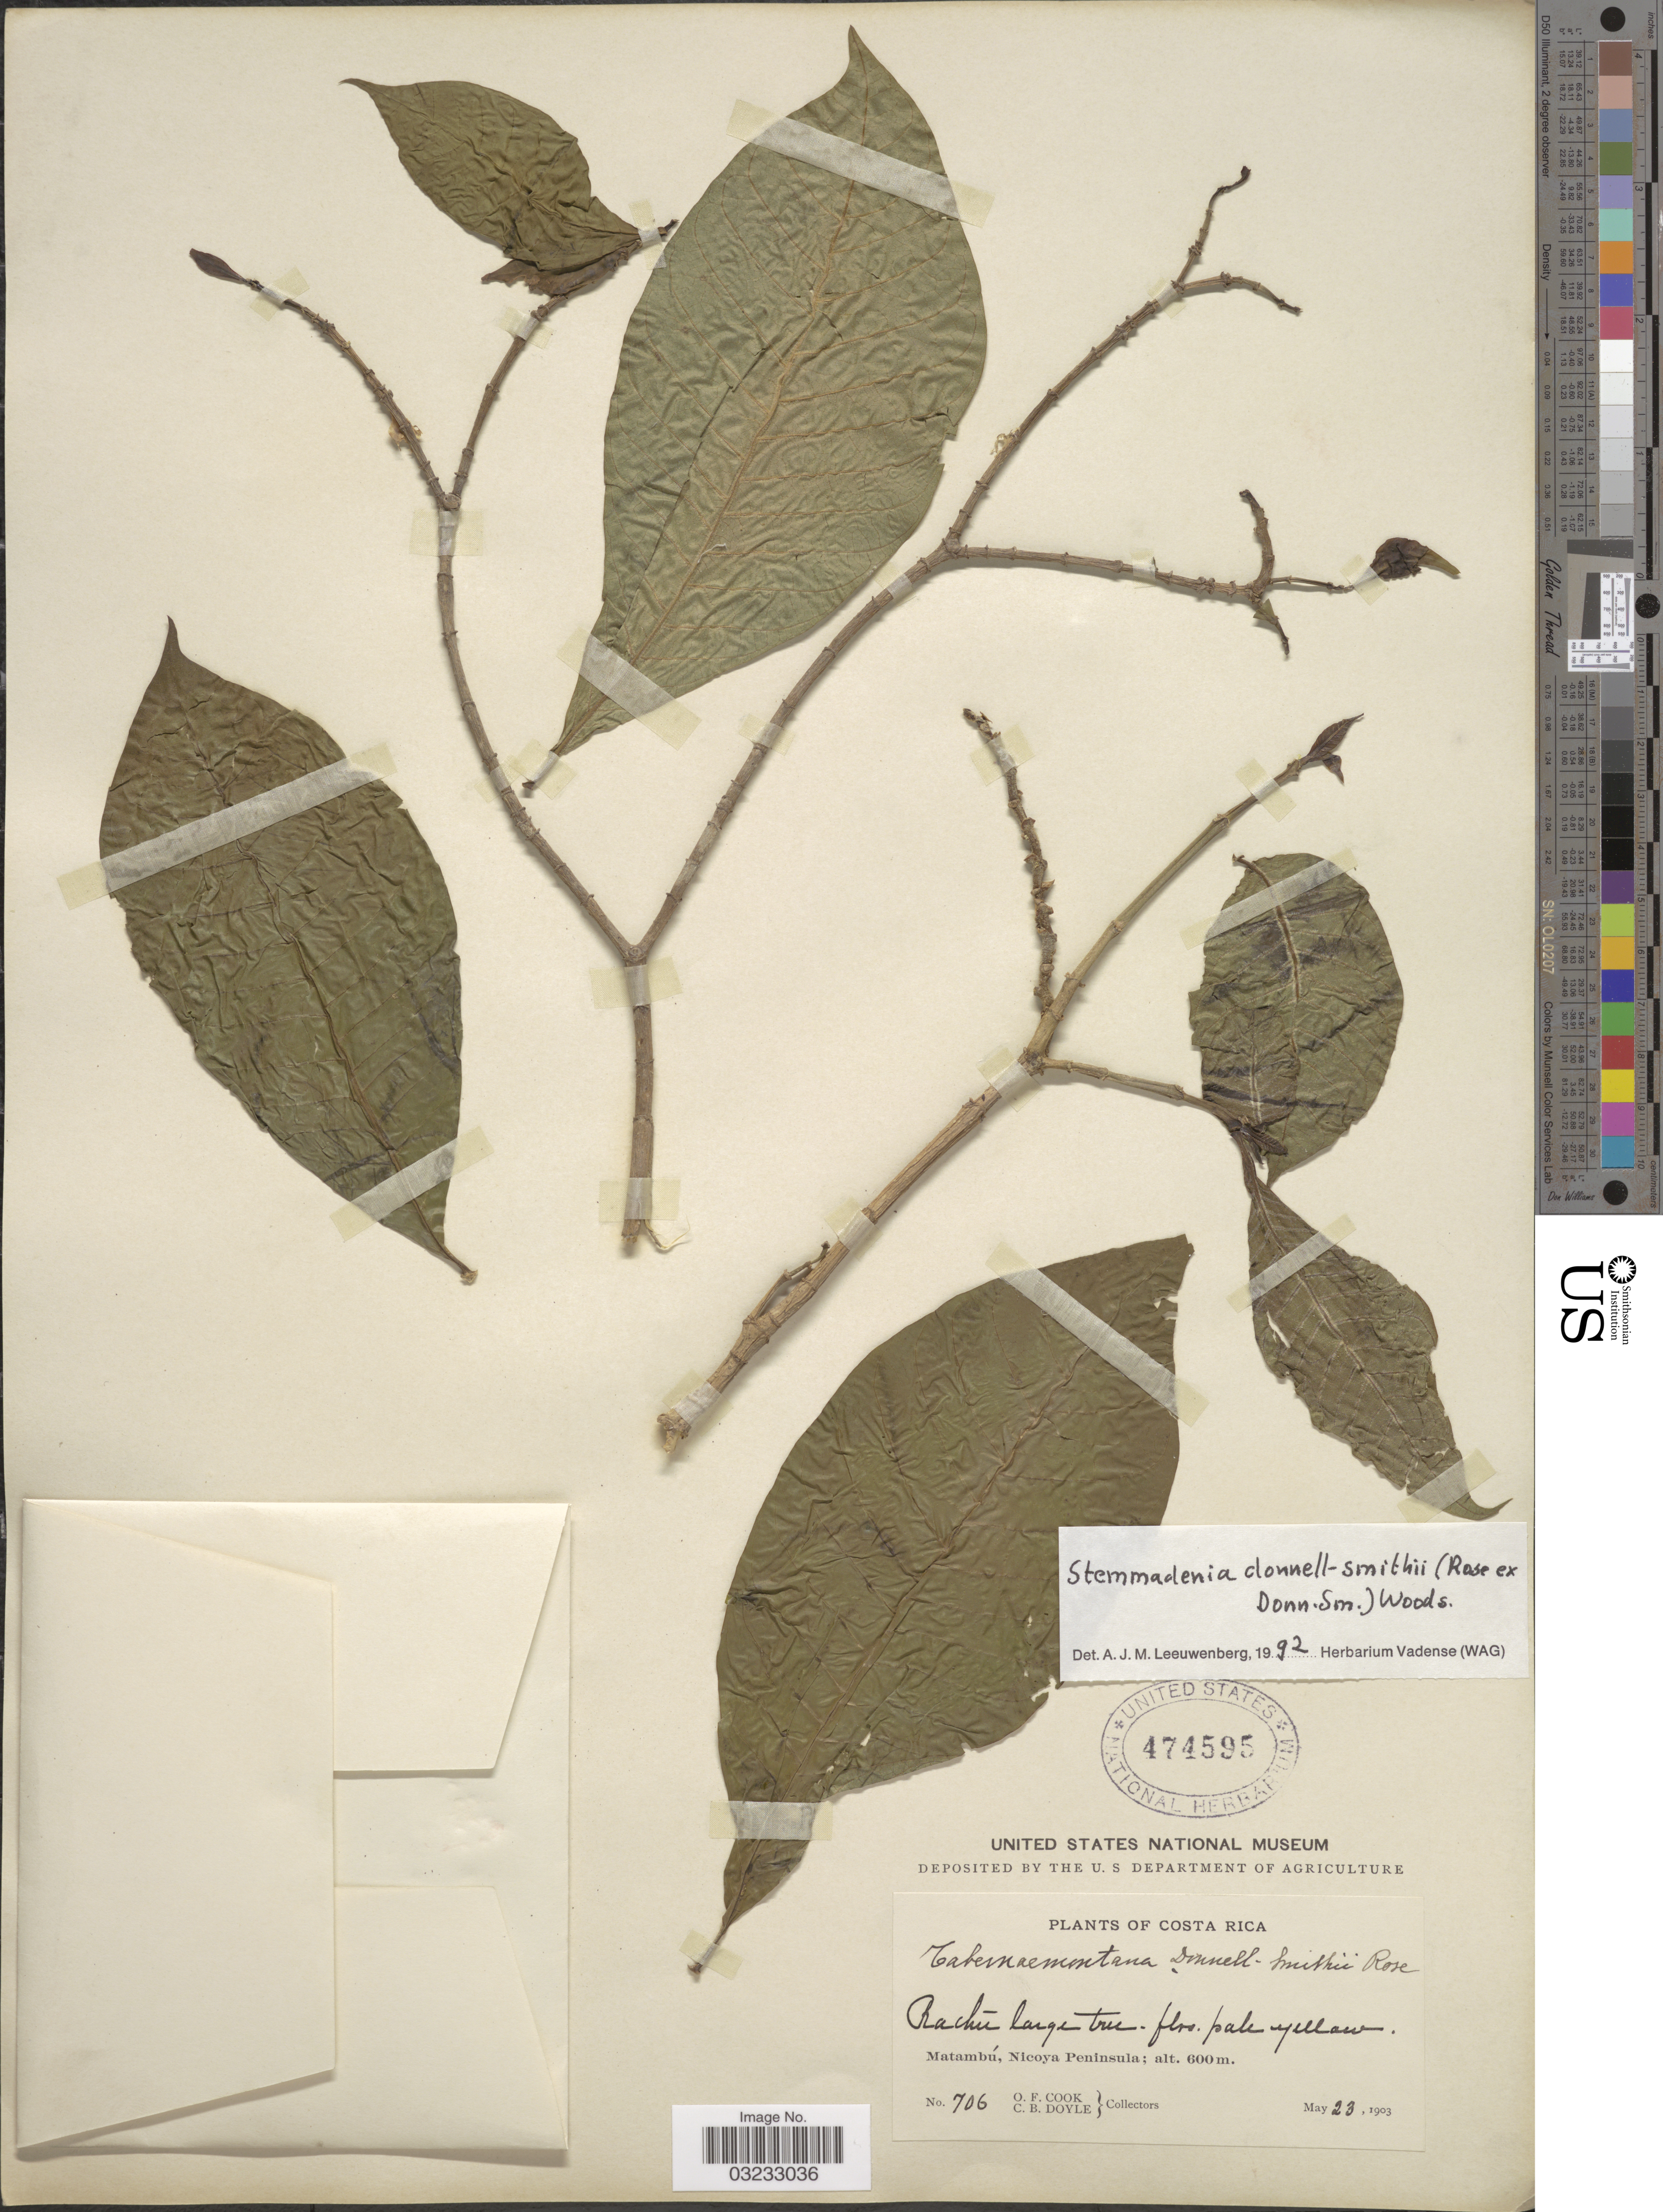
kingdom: Plantae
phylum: Tracheophyta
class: Magnoliopsida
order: Gentianales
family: Apocynaceae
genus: Stemmadenia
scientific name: Stemmadenia donnell-smithii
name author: (Rose ex Donn. Sm.) Woodson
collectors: O. F. Cook & C. Doyle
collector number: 706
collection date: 1903-05-23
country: Costa Rica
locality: Matambú, Nicoya Peninsula.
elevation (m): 600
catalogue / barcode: US 474595